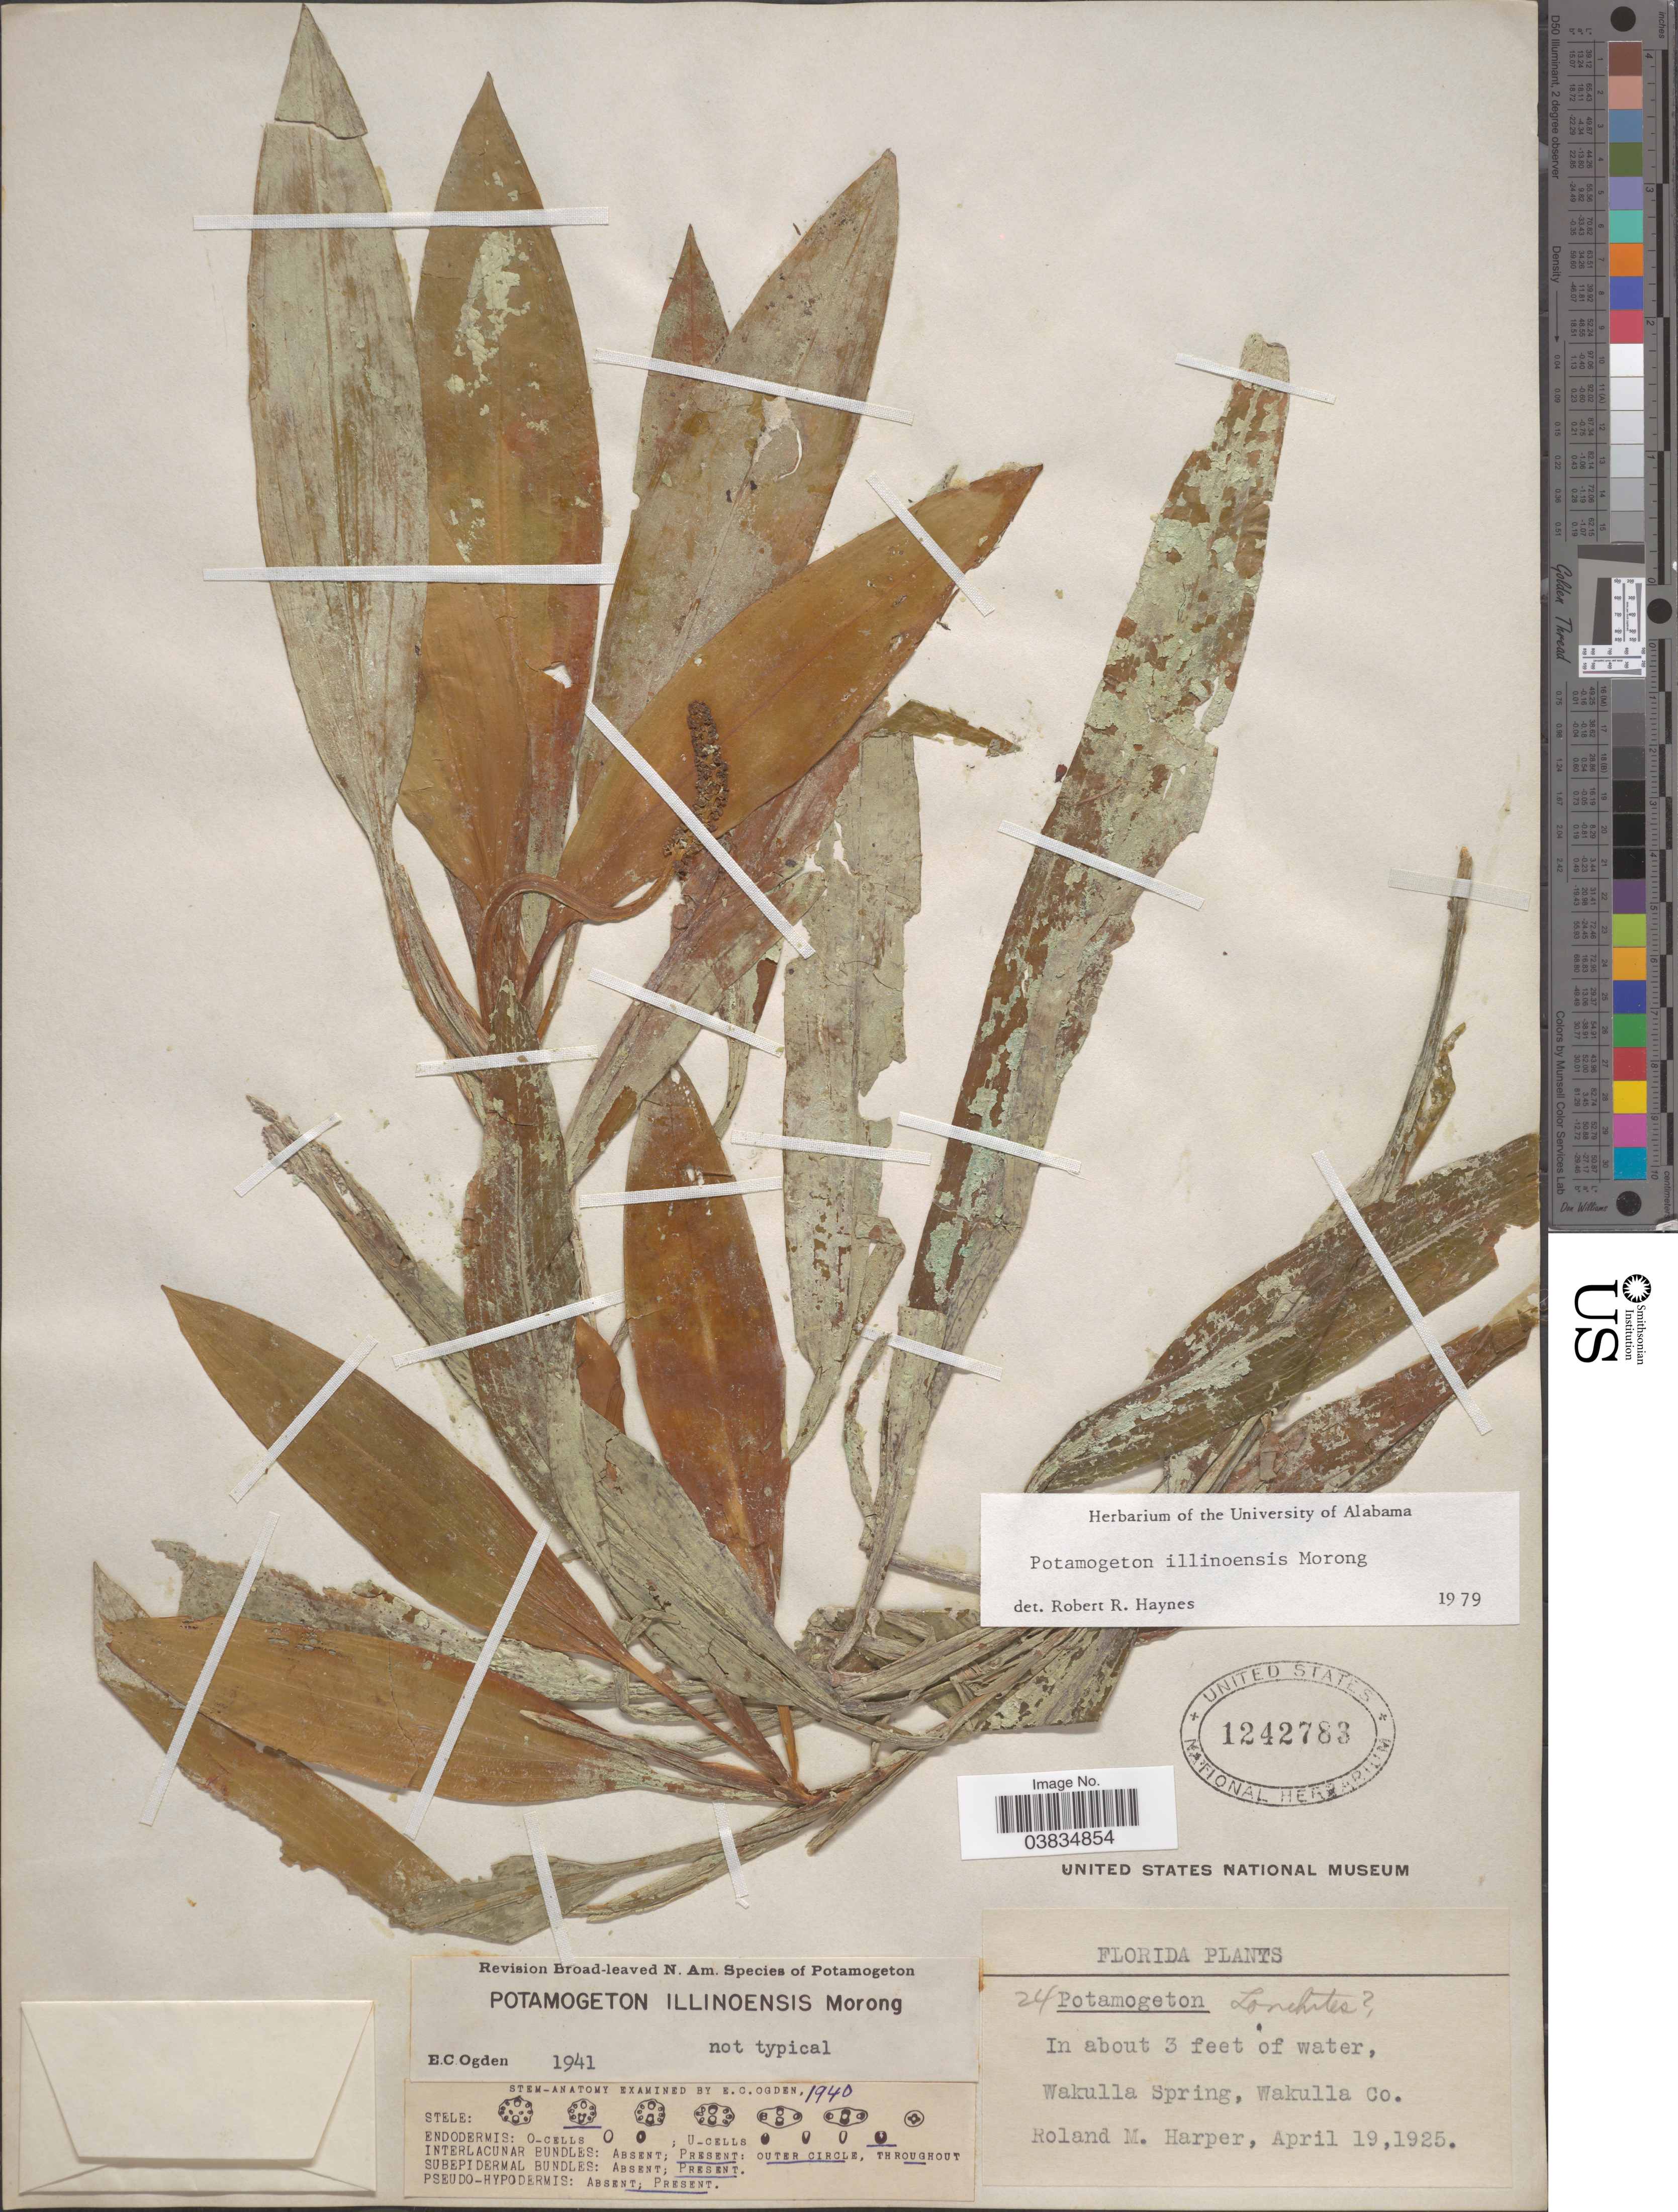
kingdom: Plantae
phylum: Tracheophyta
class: Liliopsida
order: Alismatales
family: Potamogetonaceae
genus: Potamogeton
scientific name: Potamogeton illinoensis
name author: Morong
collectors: R. M. Harper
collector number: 24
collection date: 1925-04-19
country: United States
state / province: Florida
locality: Wakulla Spring, Wakulla Co.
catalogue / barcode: US 1242783